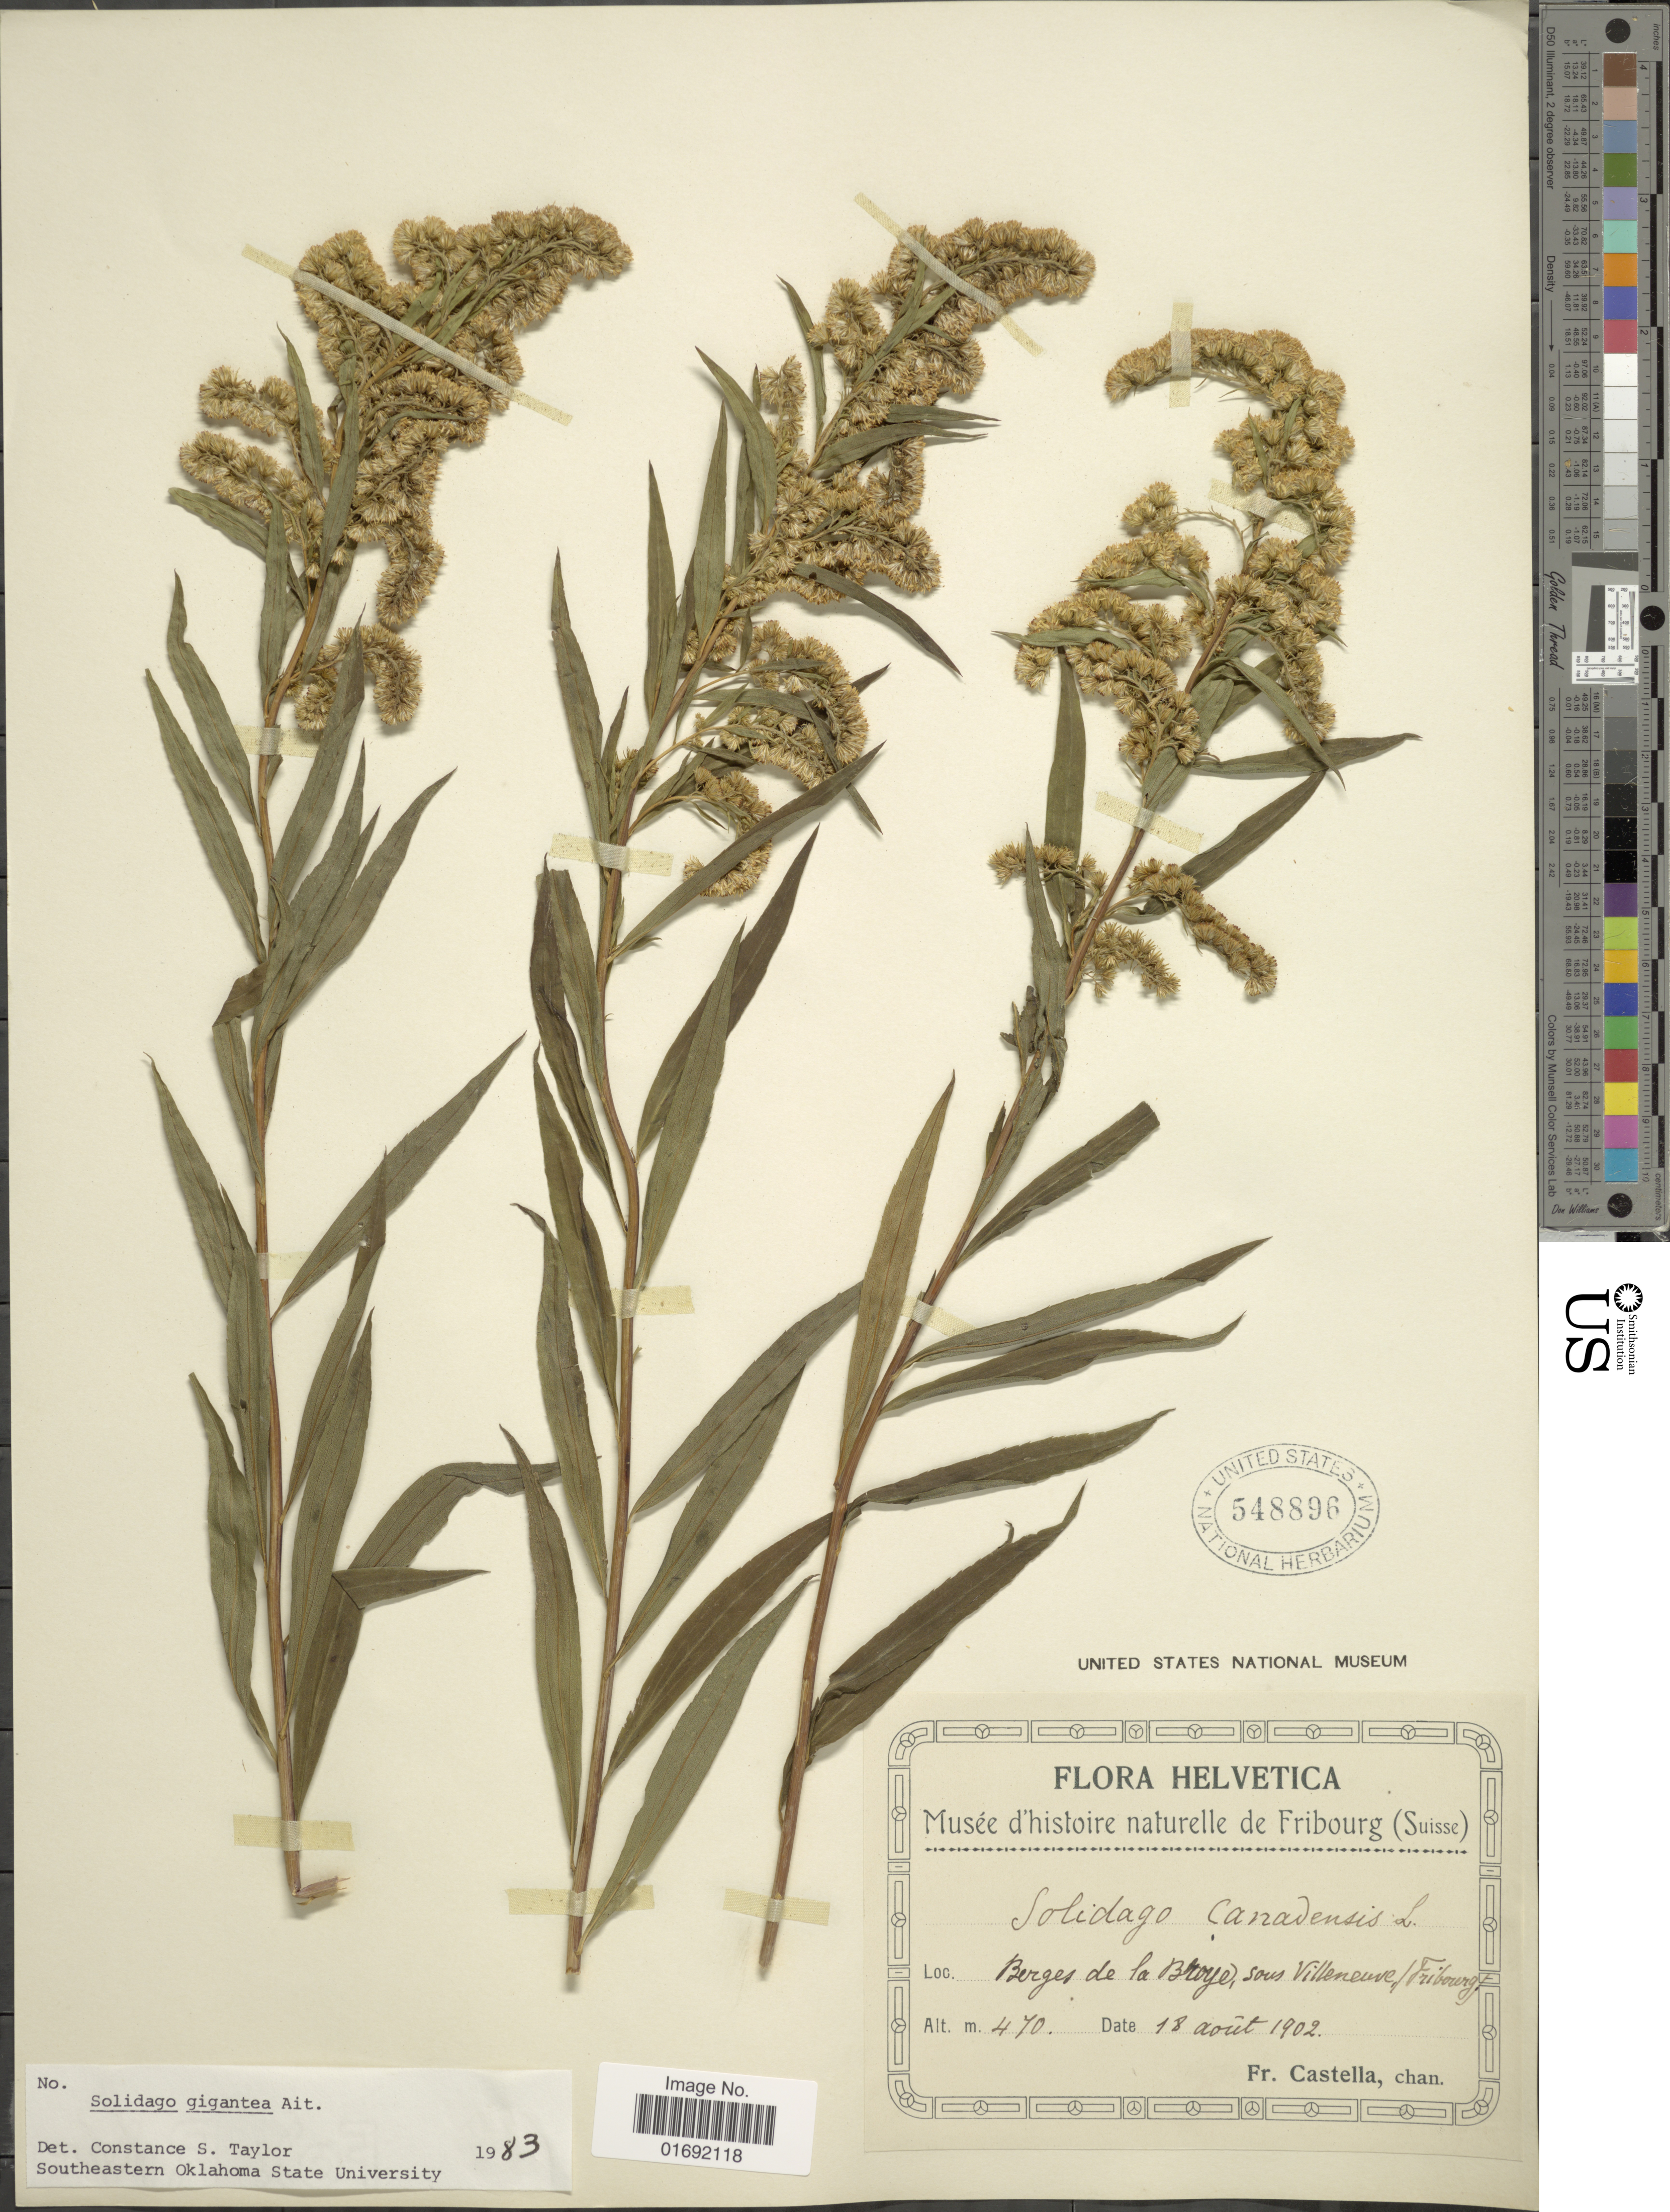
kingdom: Plantae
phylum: Tracheophyta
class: Magnoliopsida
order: Asterales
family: Asteraceae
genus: Solidago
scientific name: Solidago gigantea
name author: Aiton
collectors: Fr. Castella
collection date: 1902-08-18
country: Switzerland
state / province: Fribourg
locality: Helvetica, berges de la Broye, sous Villeneuve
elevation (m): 470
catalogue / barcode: US 548896